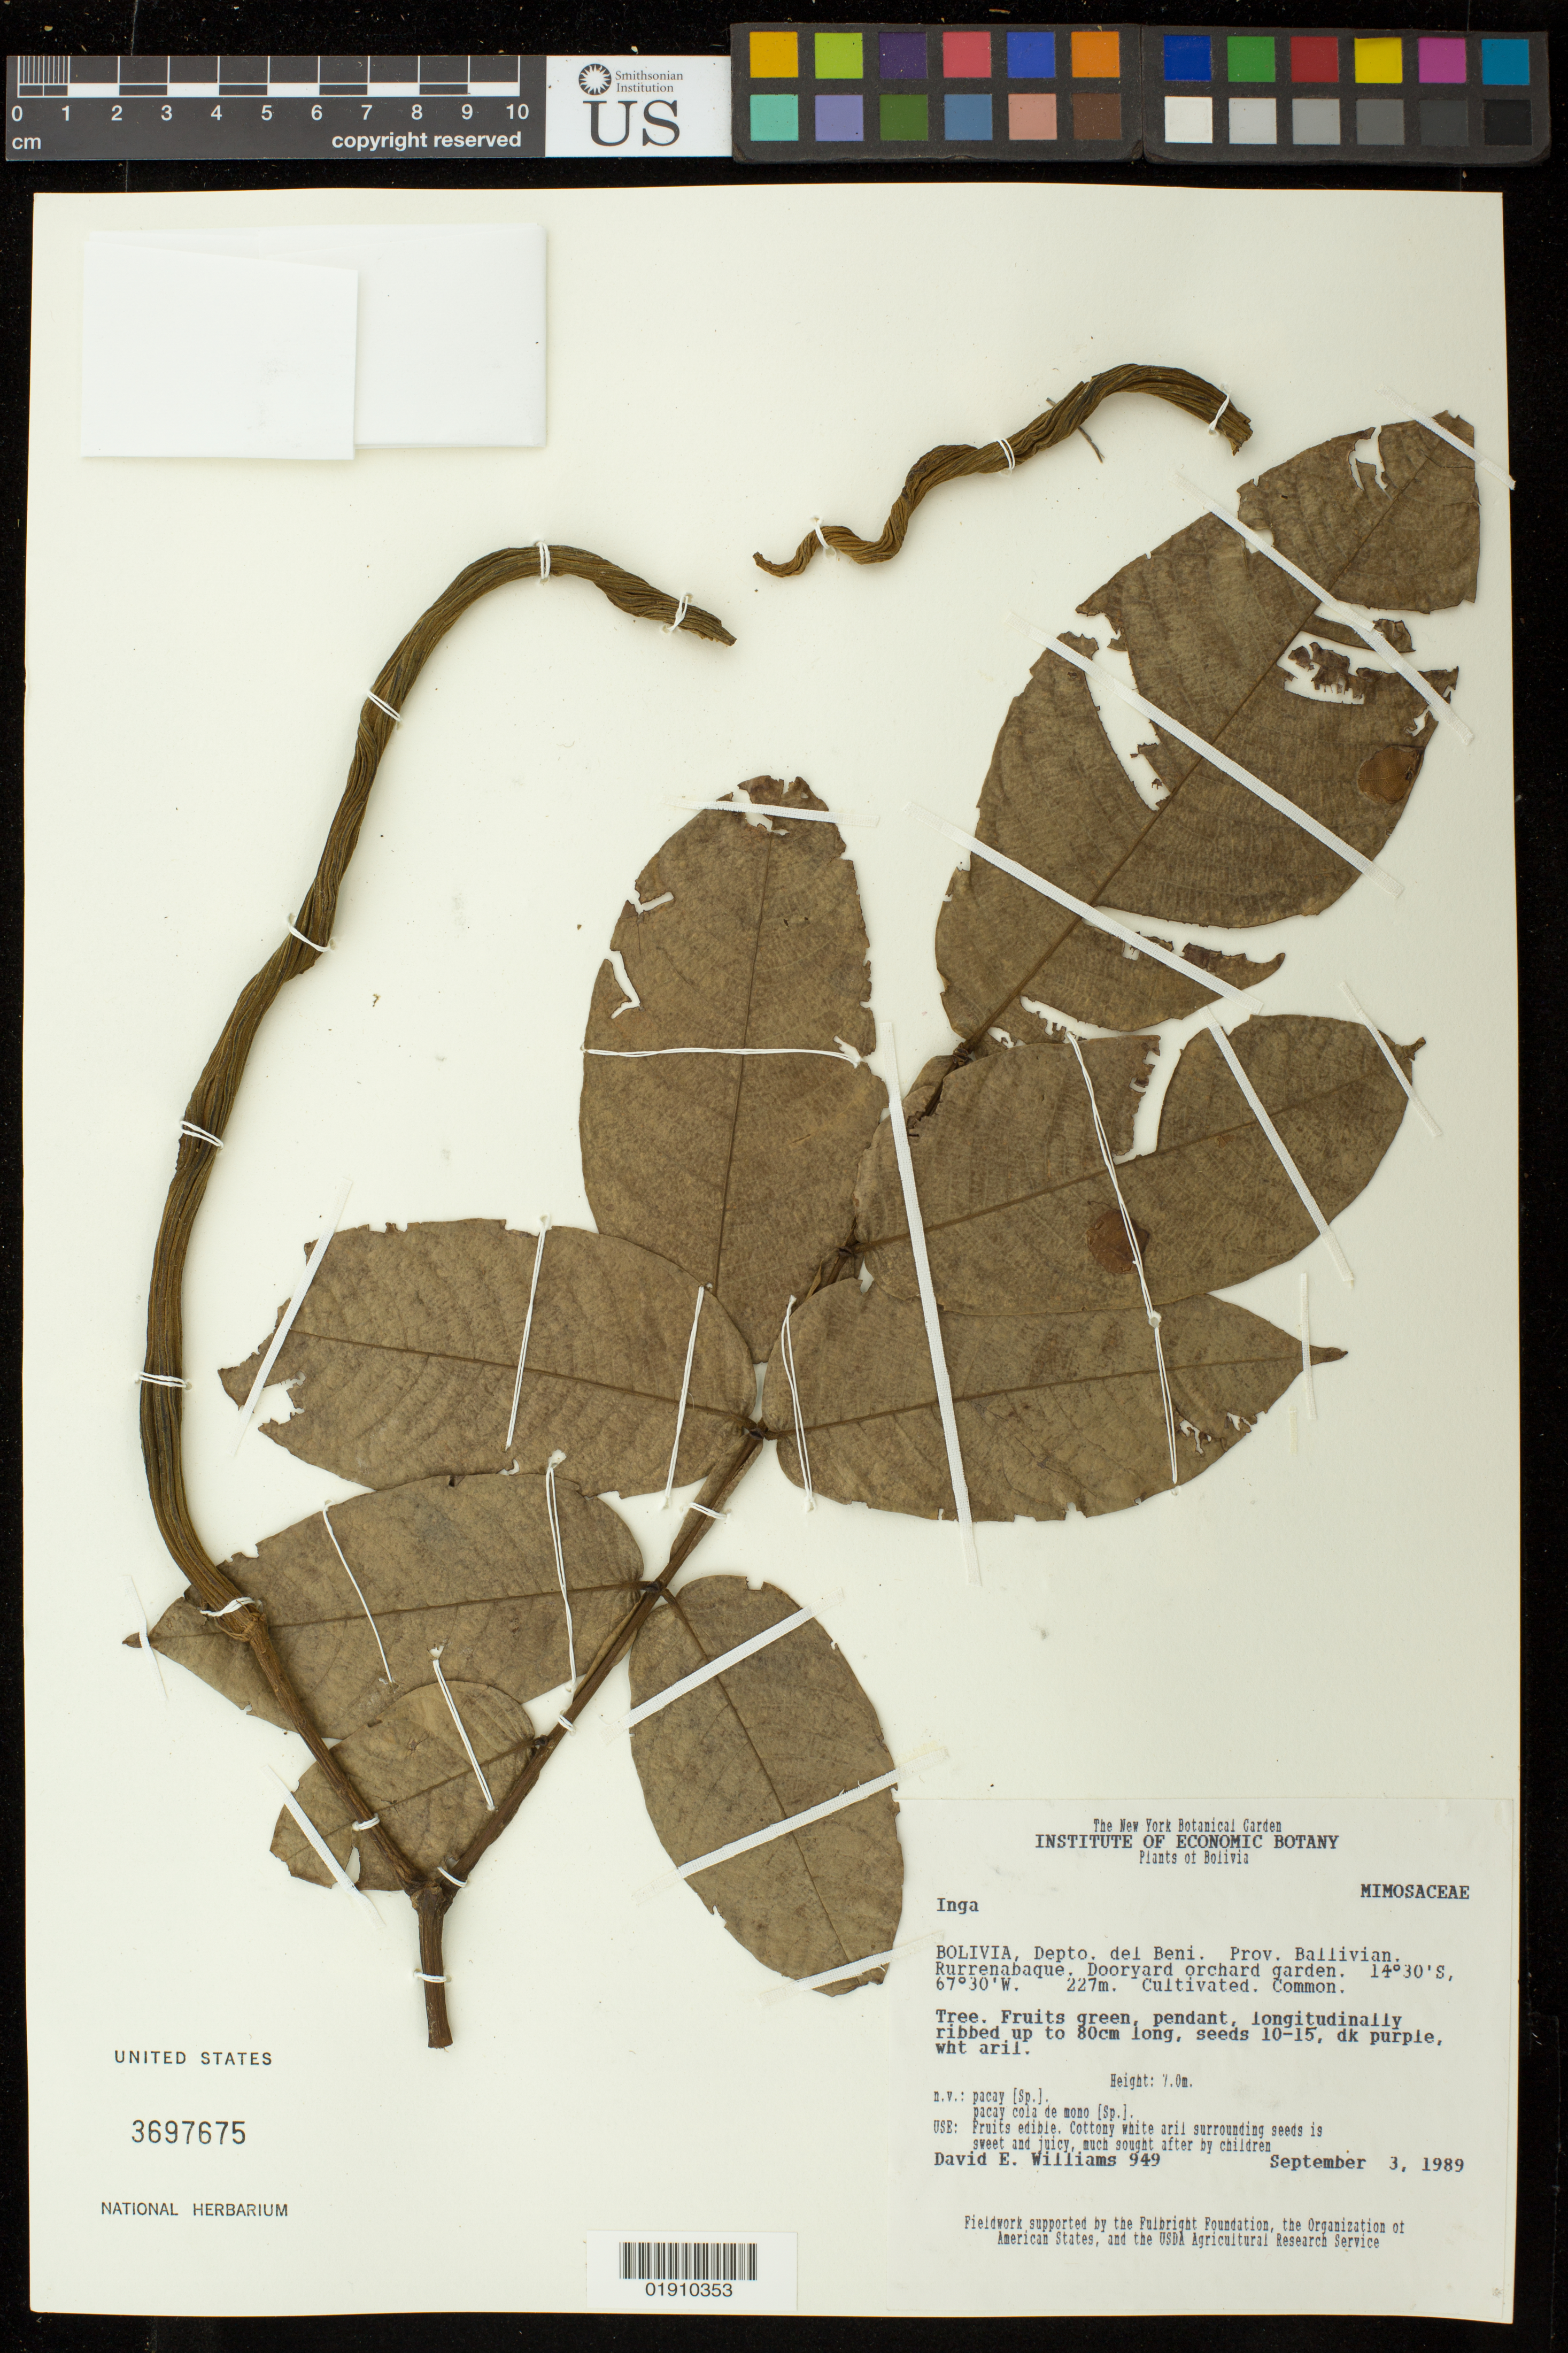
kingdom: Plantae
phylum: Tracheophyta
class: Magnoliopsida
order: Fabales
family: Fabaceae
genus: Inga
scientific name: Inga edulis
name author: Mart.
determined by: Romero, Carolina, (MO), Missouri Botanical Garden (UNITED STATES)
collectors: D. E. Williams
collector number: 949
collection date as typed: September 3, 1989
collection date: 1989-09-03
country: Bolivia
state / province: Beni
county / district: General José Ballivián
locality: Rurrenabaque. Dooryard orchard garden. Cultivated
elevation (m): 227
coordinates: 14 30 S, 67 30 W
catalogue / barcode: US 3697675